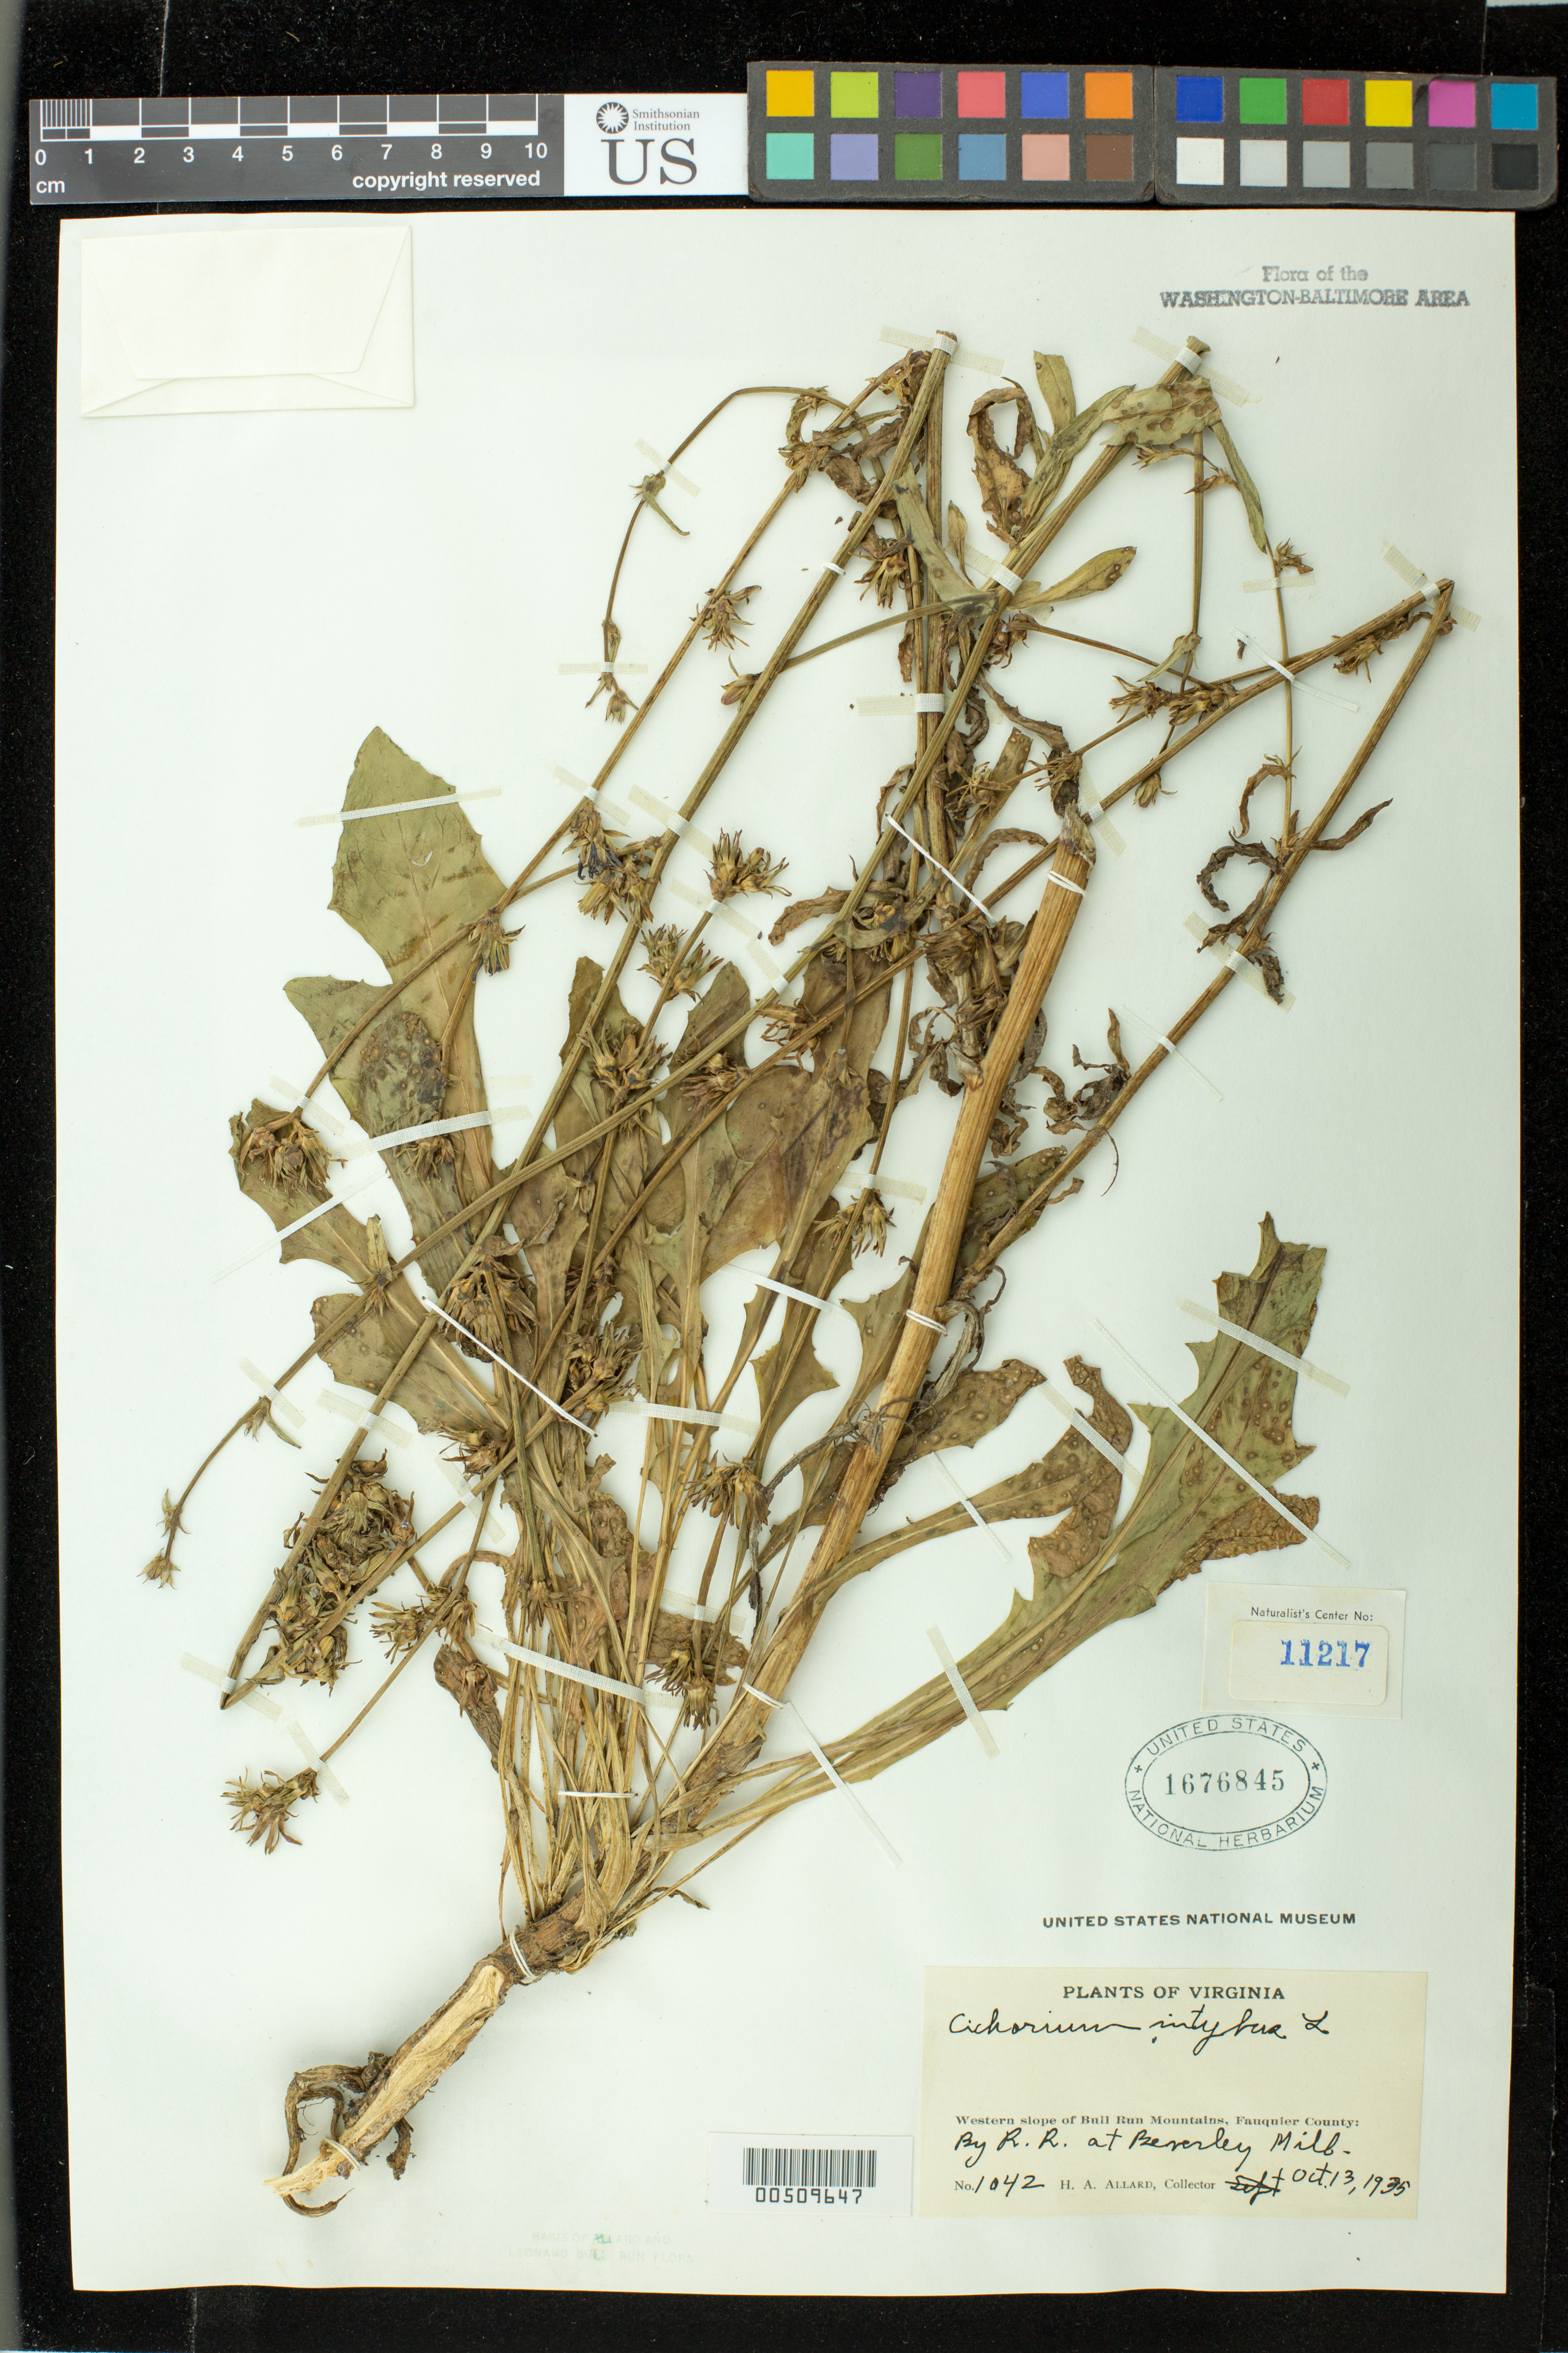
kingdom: Plantae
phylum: Tracheophyta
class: Magnoliopsida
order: Asterales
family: Asteraceae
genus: Cichorium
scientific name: Cichorium intybus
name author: L.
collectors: H. A. Allard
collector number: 1042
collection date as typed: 13 Oct 1935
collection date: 1935-10-13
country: United States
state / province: Virginia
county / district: Fauquier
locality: Bull Run Mts., Railroad at Beverley Mill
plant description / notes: Specimens returned from Naturalist Center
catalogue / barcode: US 1676845